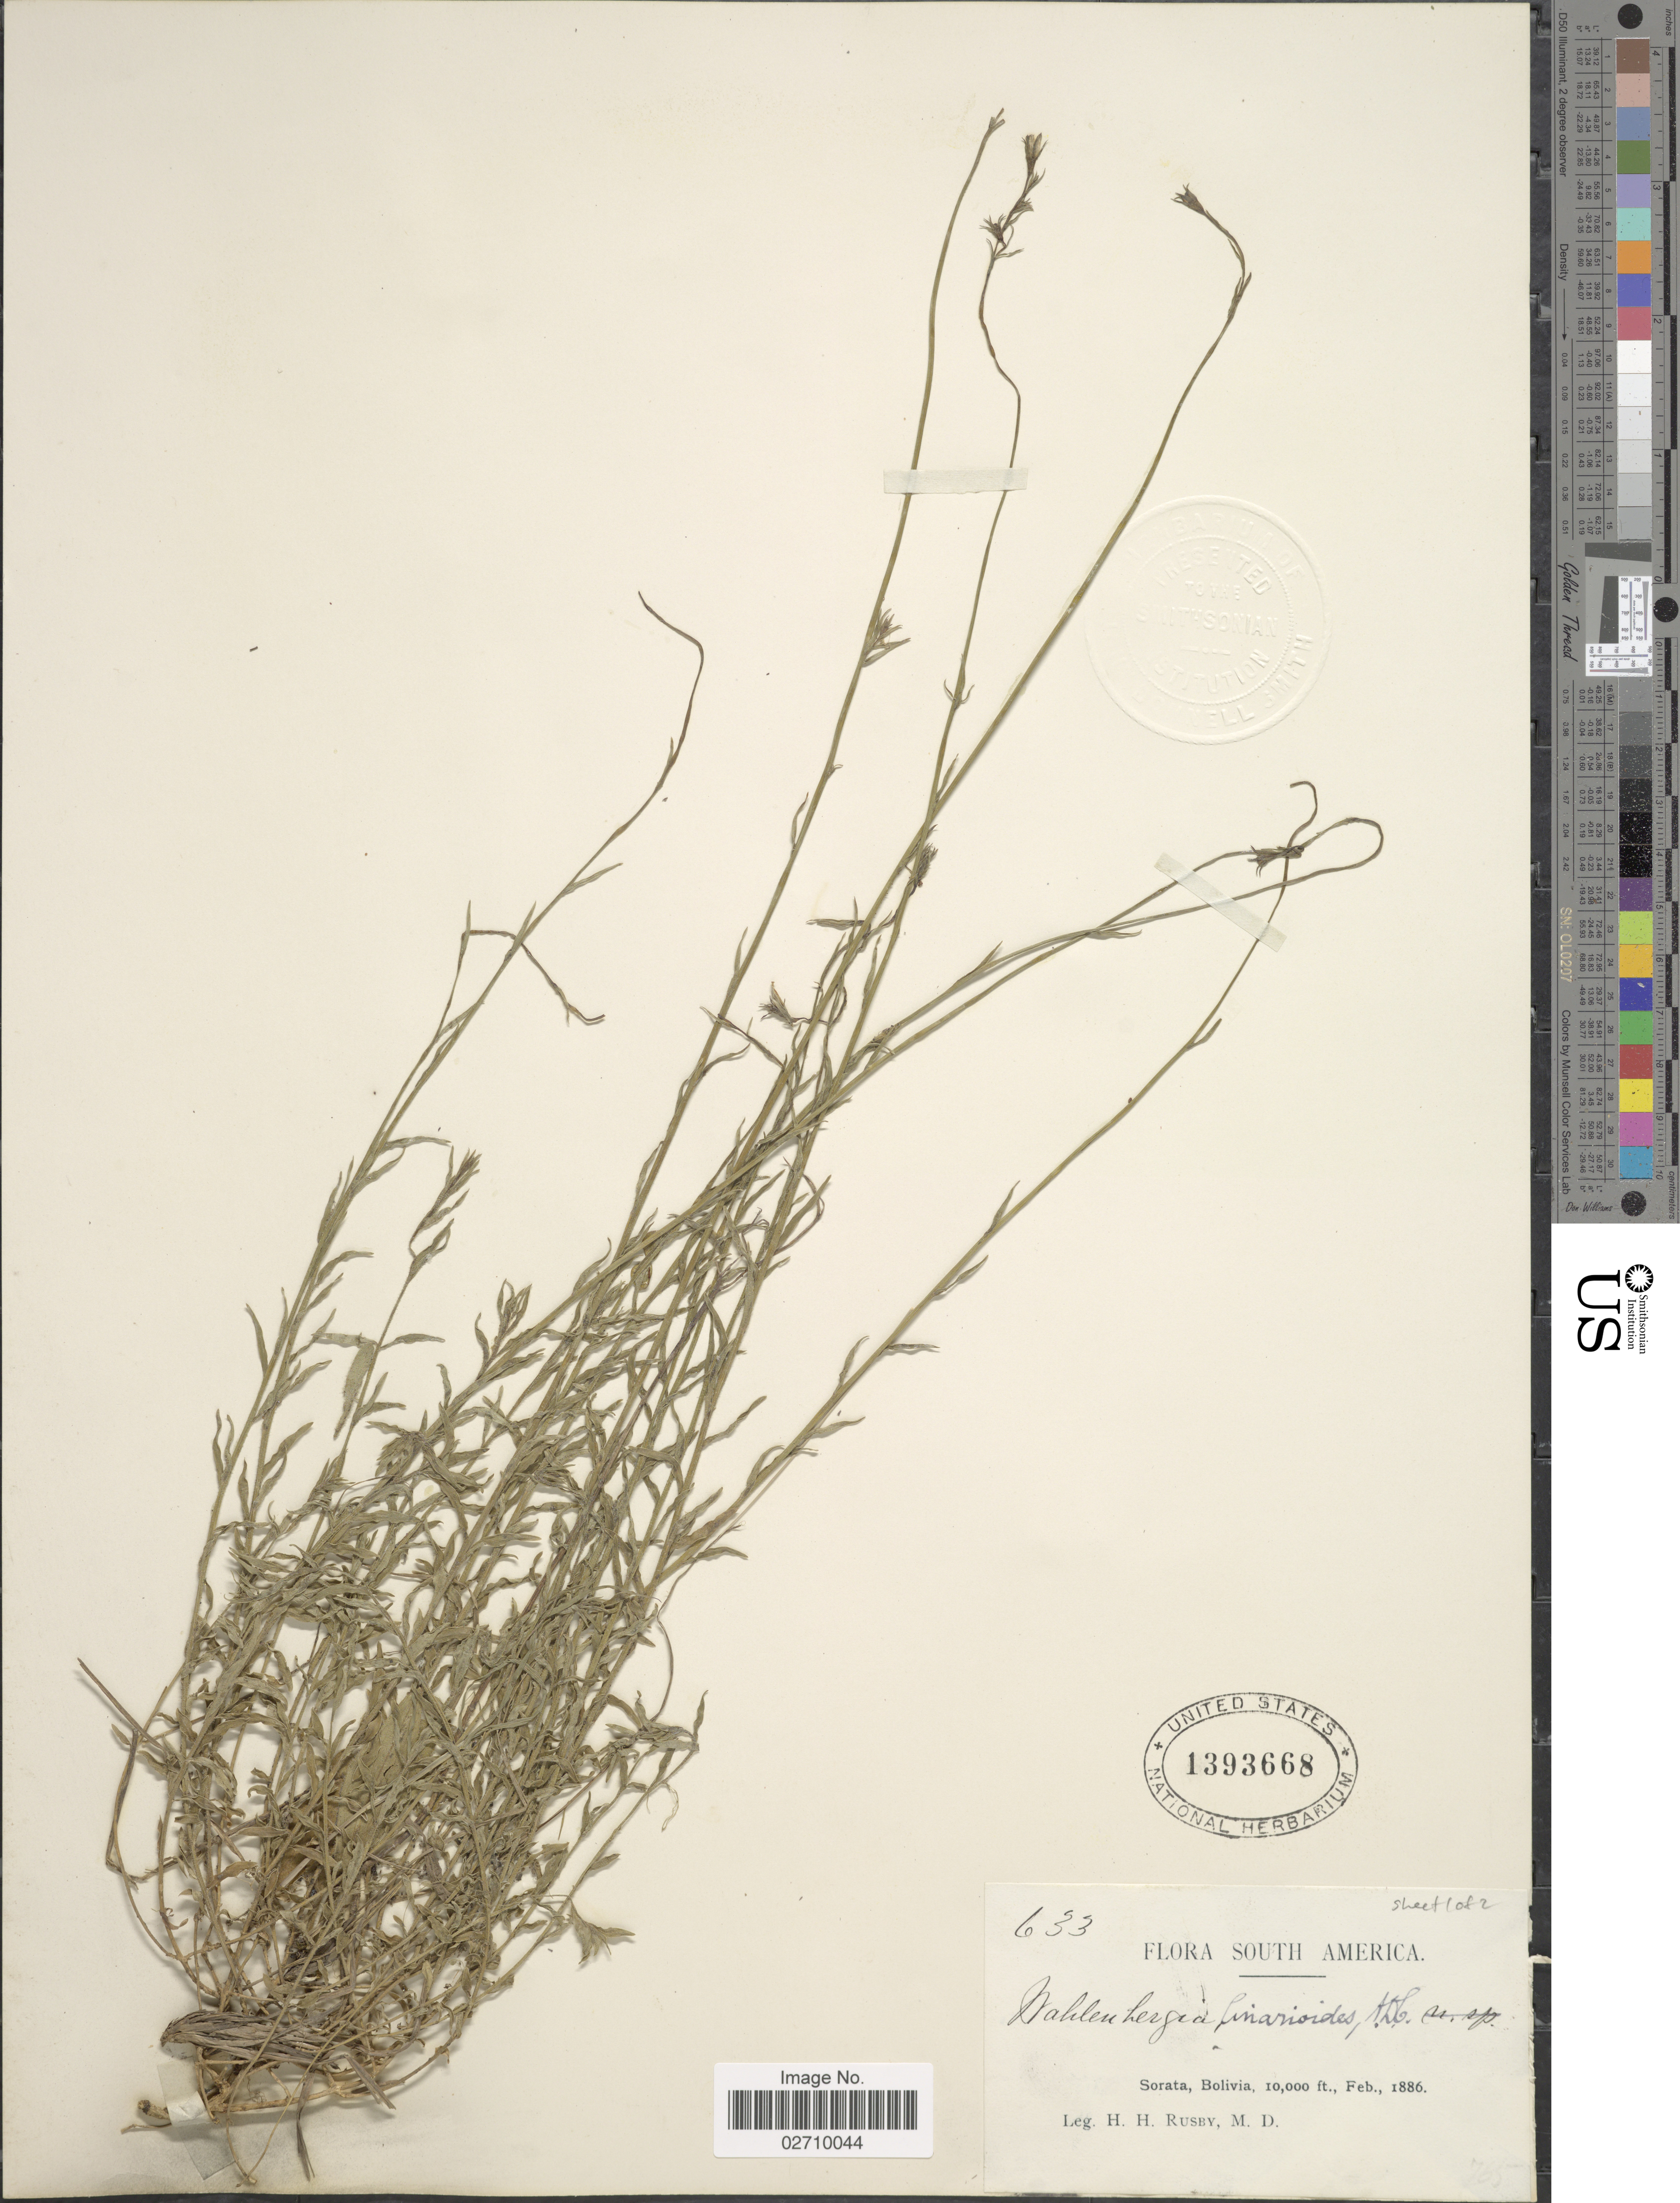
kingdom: Plantae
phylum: Tracheophyta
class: Magnoliopsida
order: Asterales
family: Campanulaceae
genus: Wahlenbergia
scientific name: Wahlenbergia linarioides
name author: (Lam.) A. DC.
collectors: H. H. Rusby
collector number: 633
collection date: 1886-02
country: Bolivia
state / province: La Páz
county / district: Larecaja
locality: Sorata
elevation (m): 3048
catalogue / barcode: US 1393668